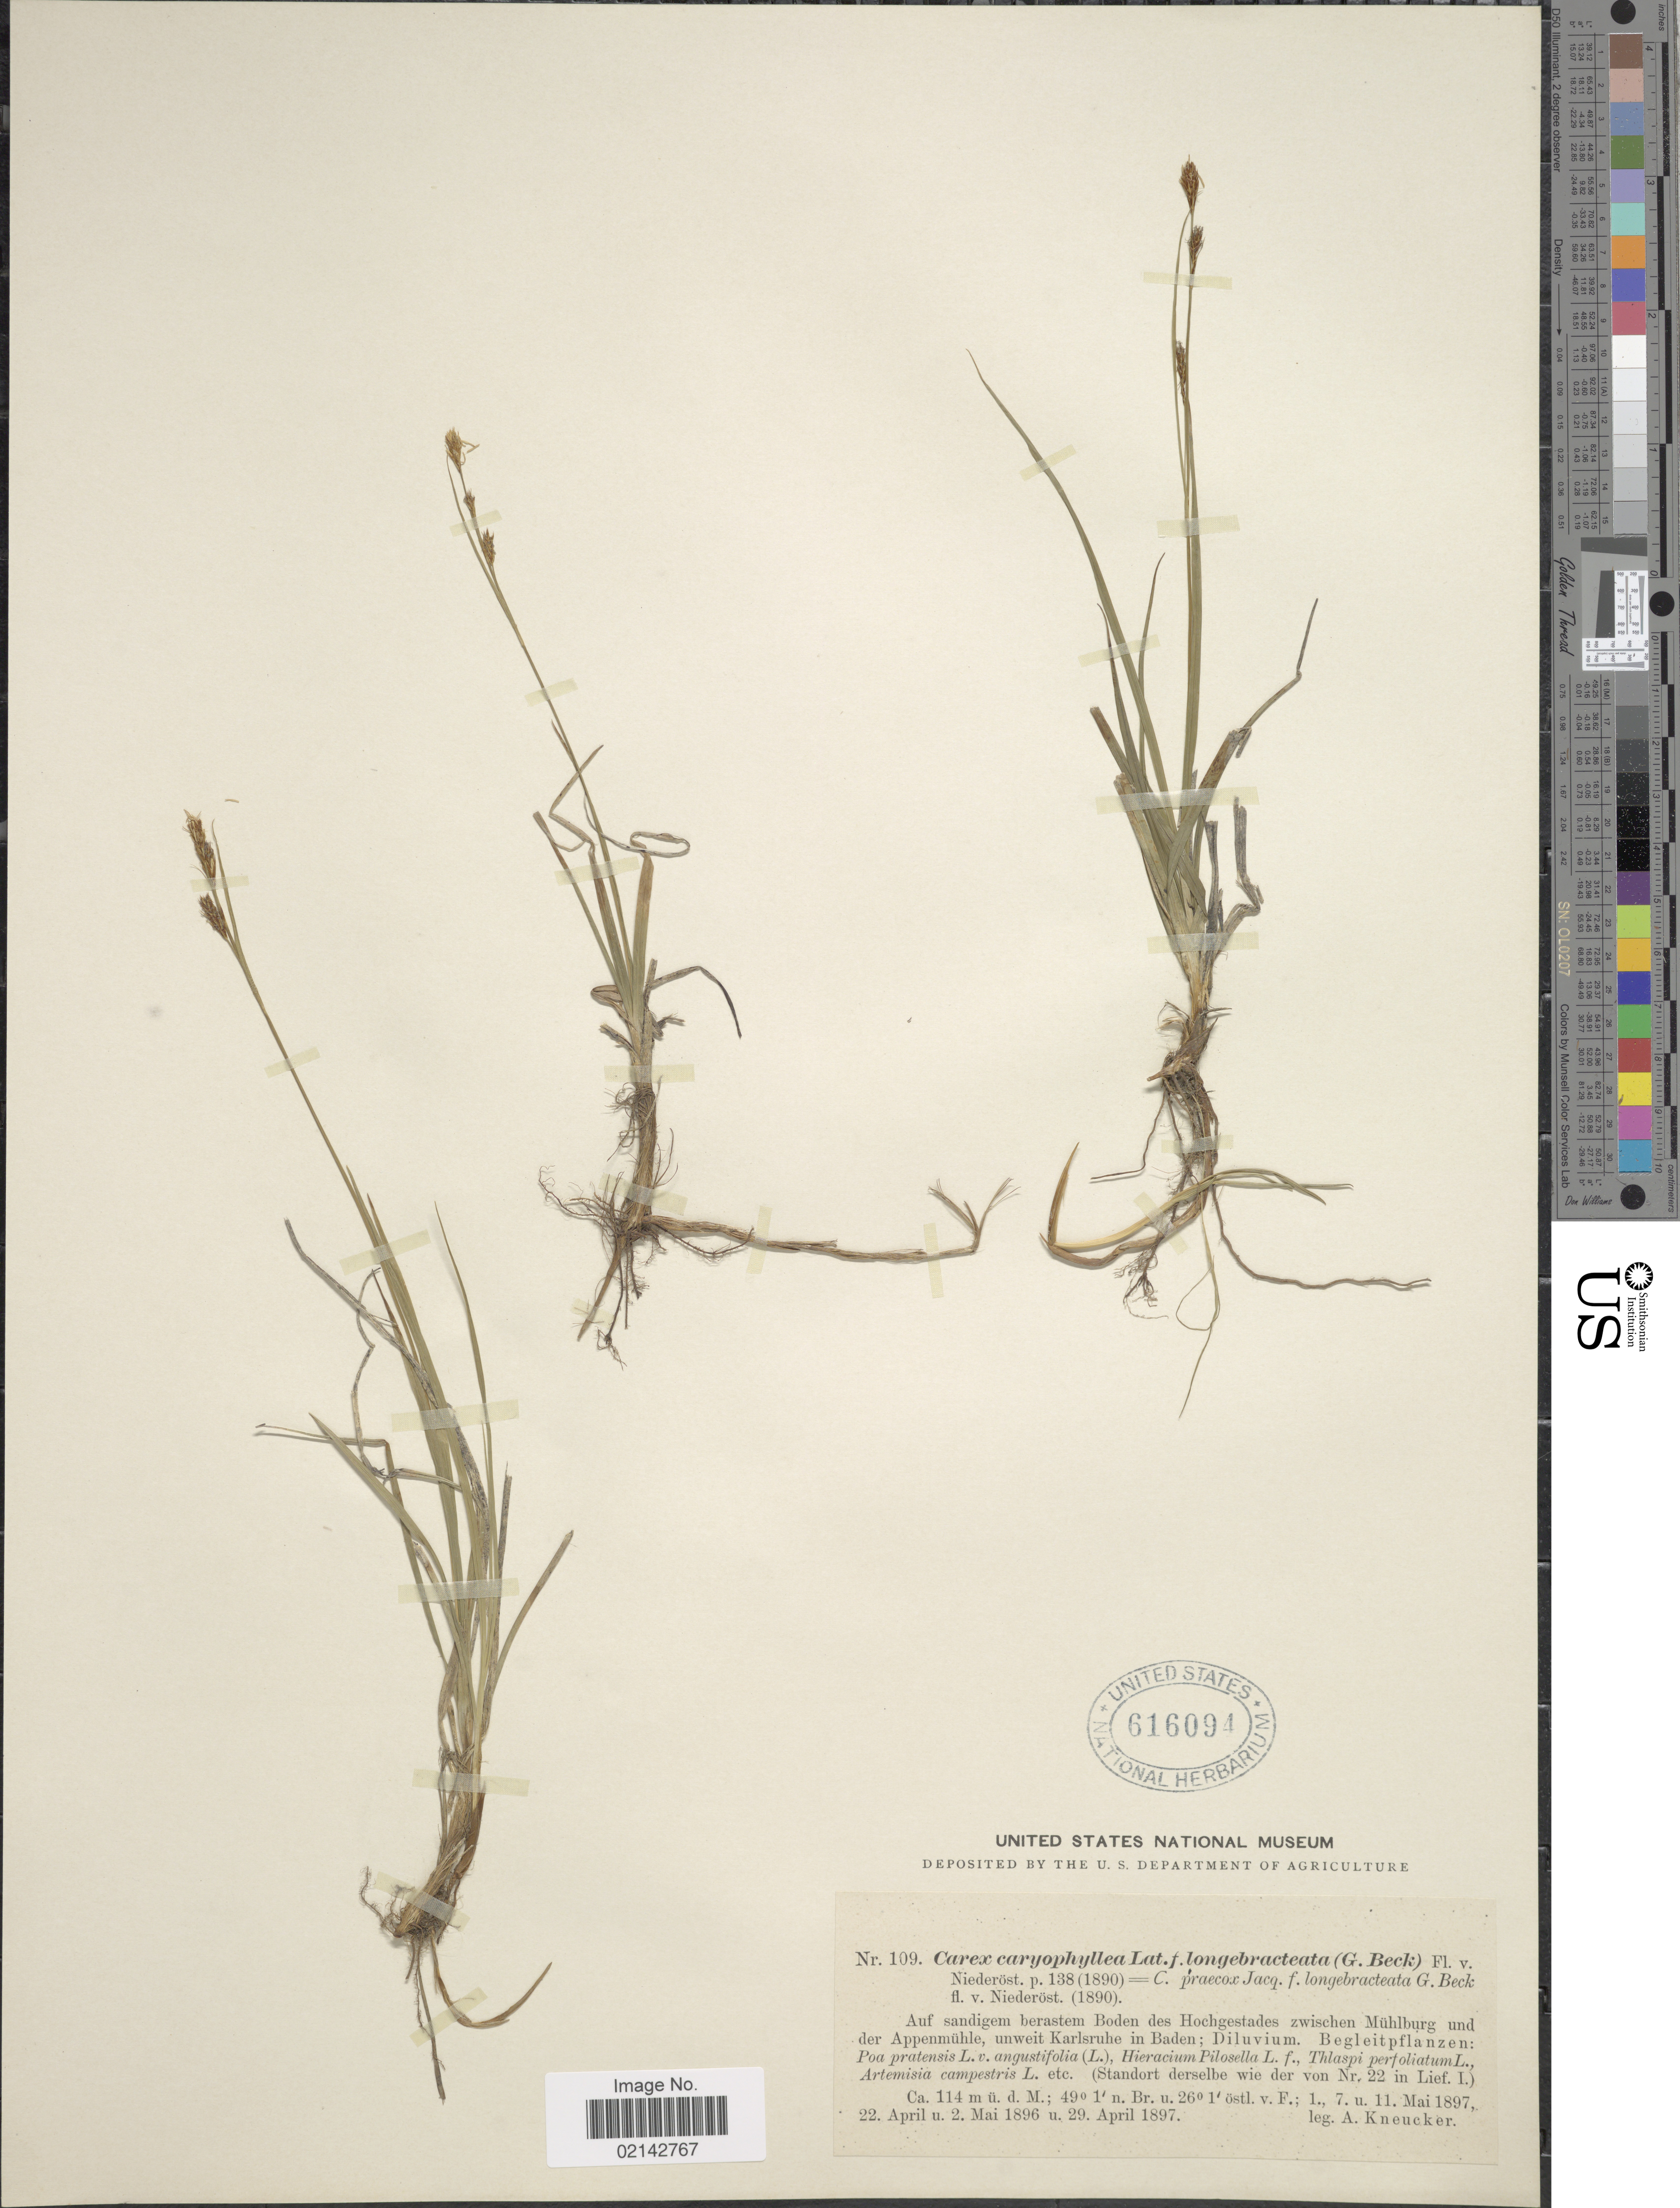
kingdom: Plantae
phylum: Tracheophyta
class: Liliopsida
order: Poales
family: Cyperaceae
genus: Carex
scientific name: Carex caryophyllea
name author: Latourr.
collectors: A. Kneucker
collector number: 109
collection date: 1896-04-22/1897-04-29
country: Germany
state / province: Baden-Württemberg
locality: Auf sandigem berastem Boden des Hochgestades zwischen Muhlberg und der Appenmuhle, unweit Karlsruhe in Baden; Diluvium.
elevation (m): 114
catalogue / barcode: US 616094